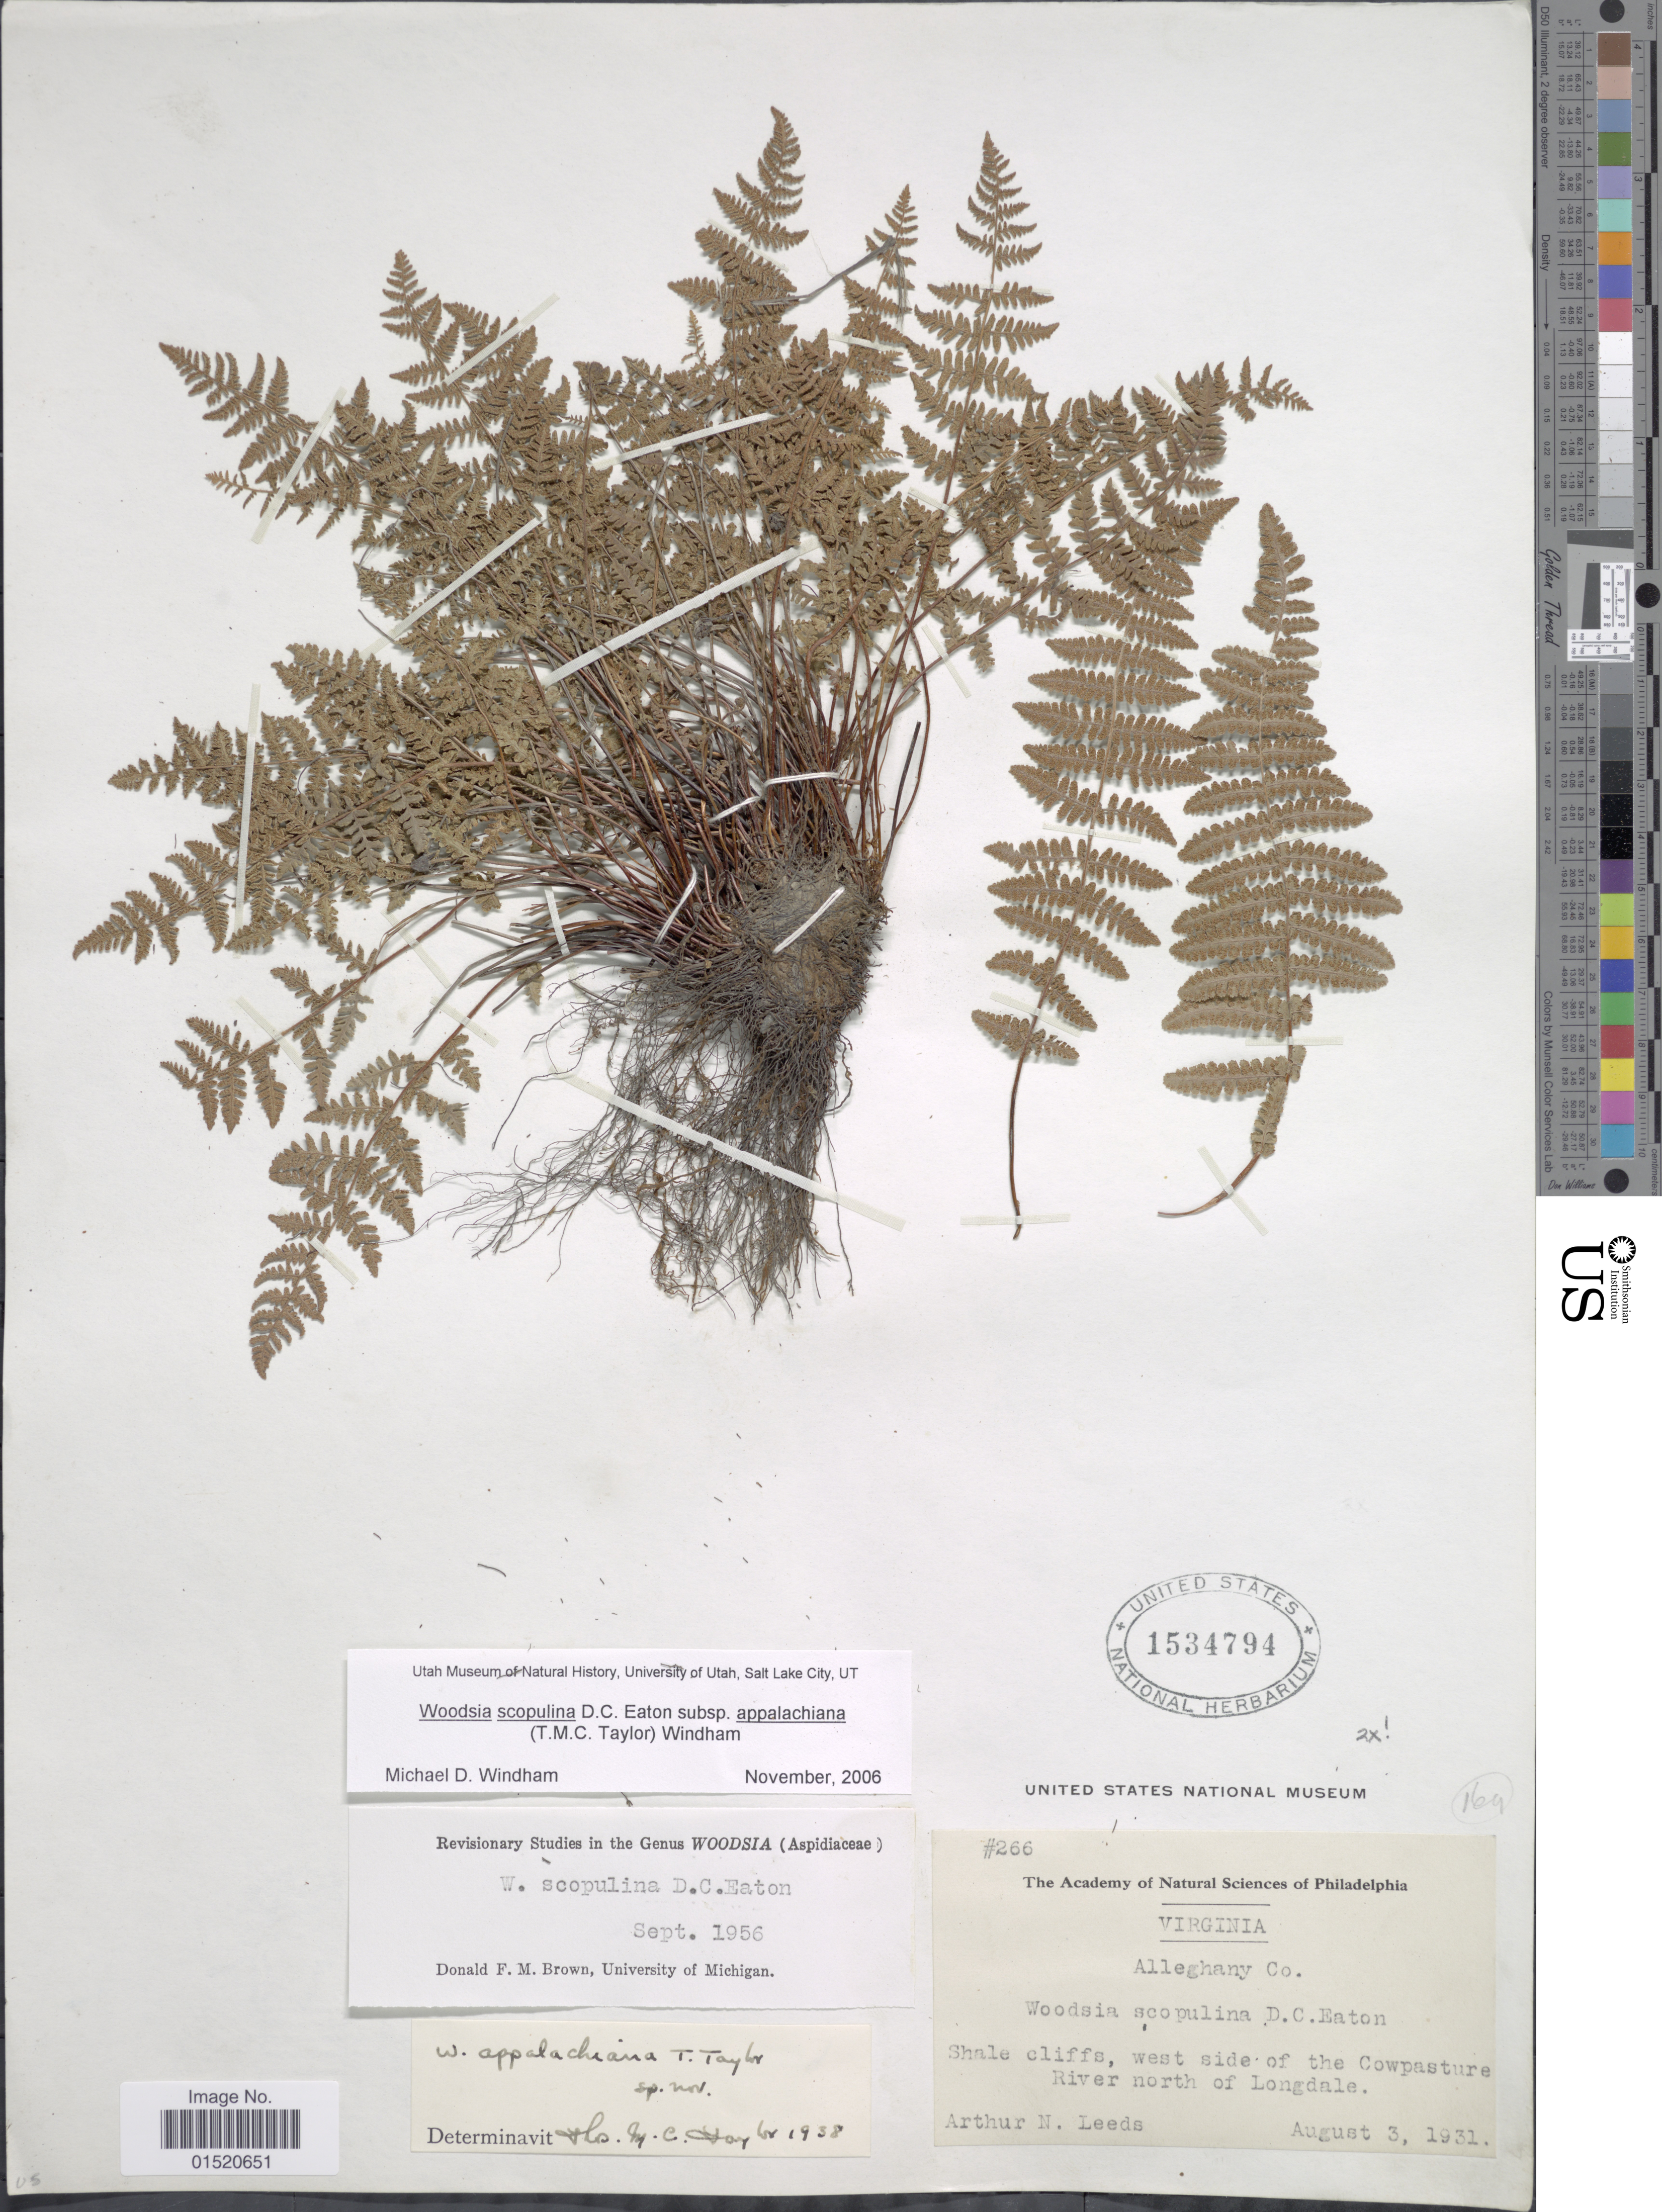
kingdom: Plantae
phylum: Tracheophyta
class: Polypodiopsida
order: Polypodiales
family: Woodsiaceae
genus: Woodsia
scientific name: Woodsia scopulina subsp. appalachiana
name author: (T.M.C. Taylor) Windham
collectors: A. N. Leeds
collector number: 266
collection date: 1931-08-03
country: United States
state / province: Virginia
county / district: Alleghany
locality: Shale cliffs,west side of the Cowpasture River north of Longdale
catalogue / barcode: US 1534794